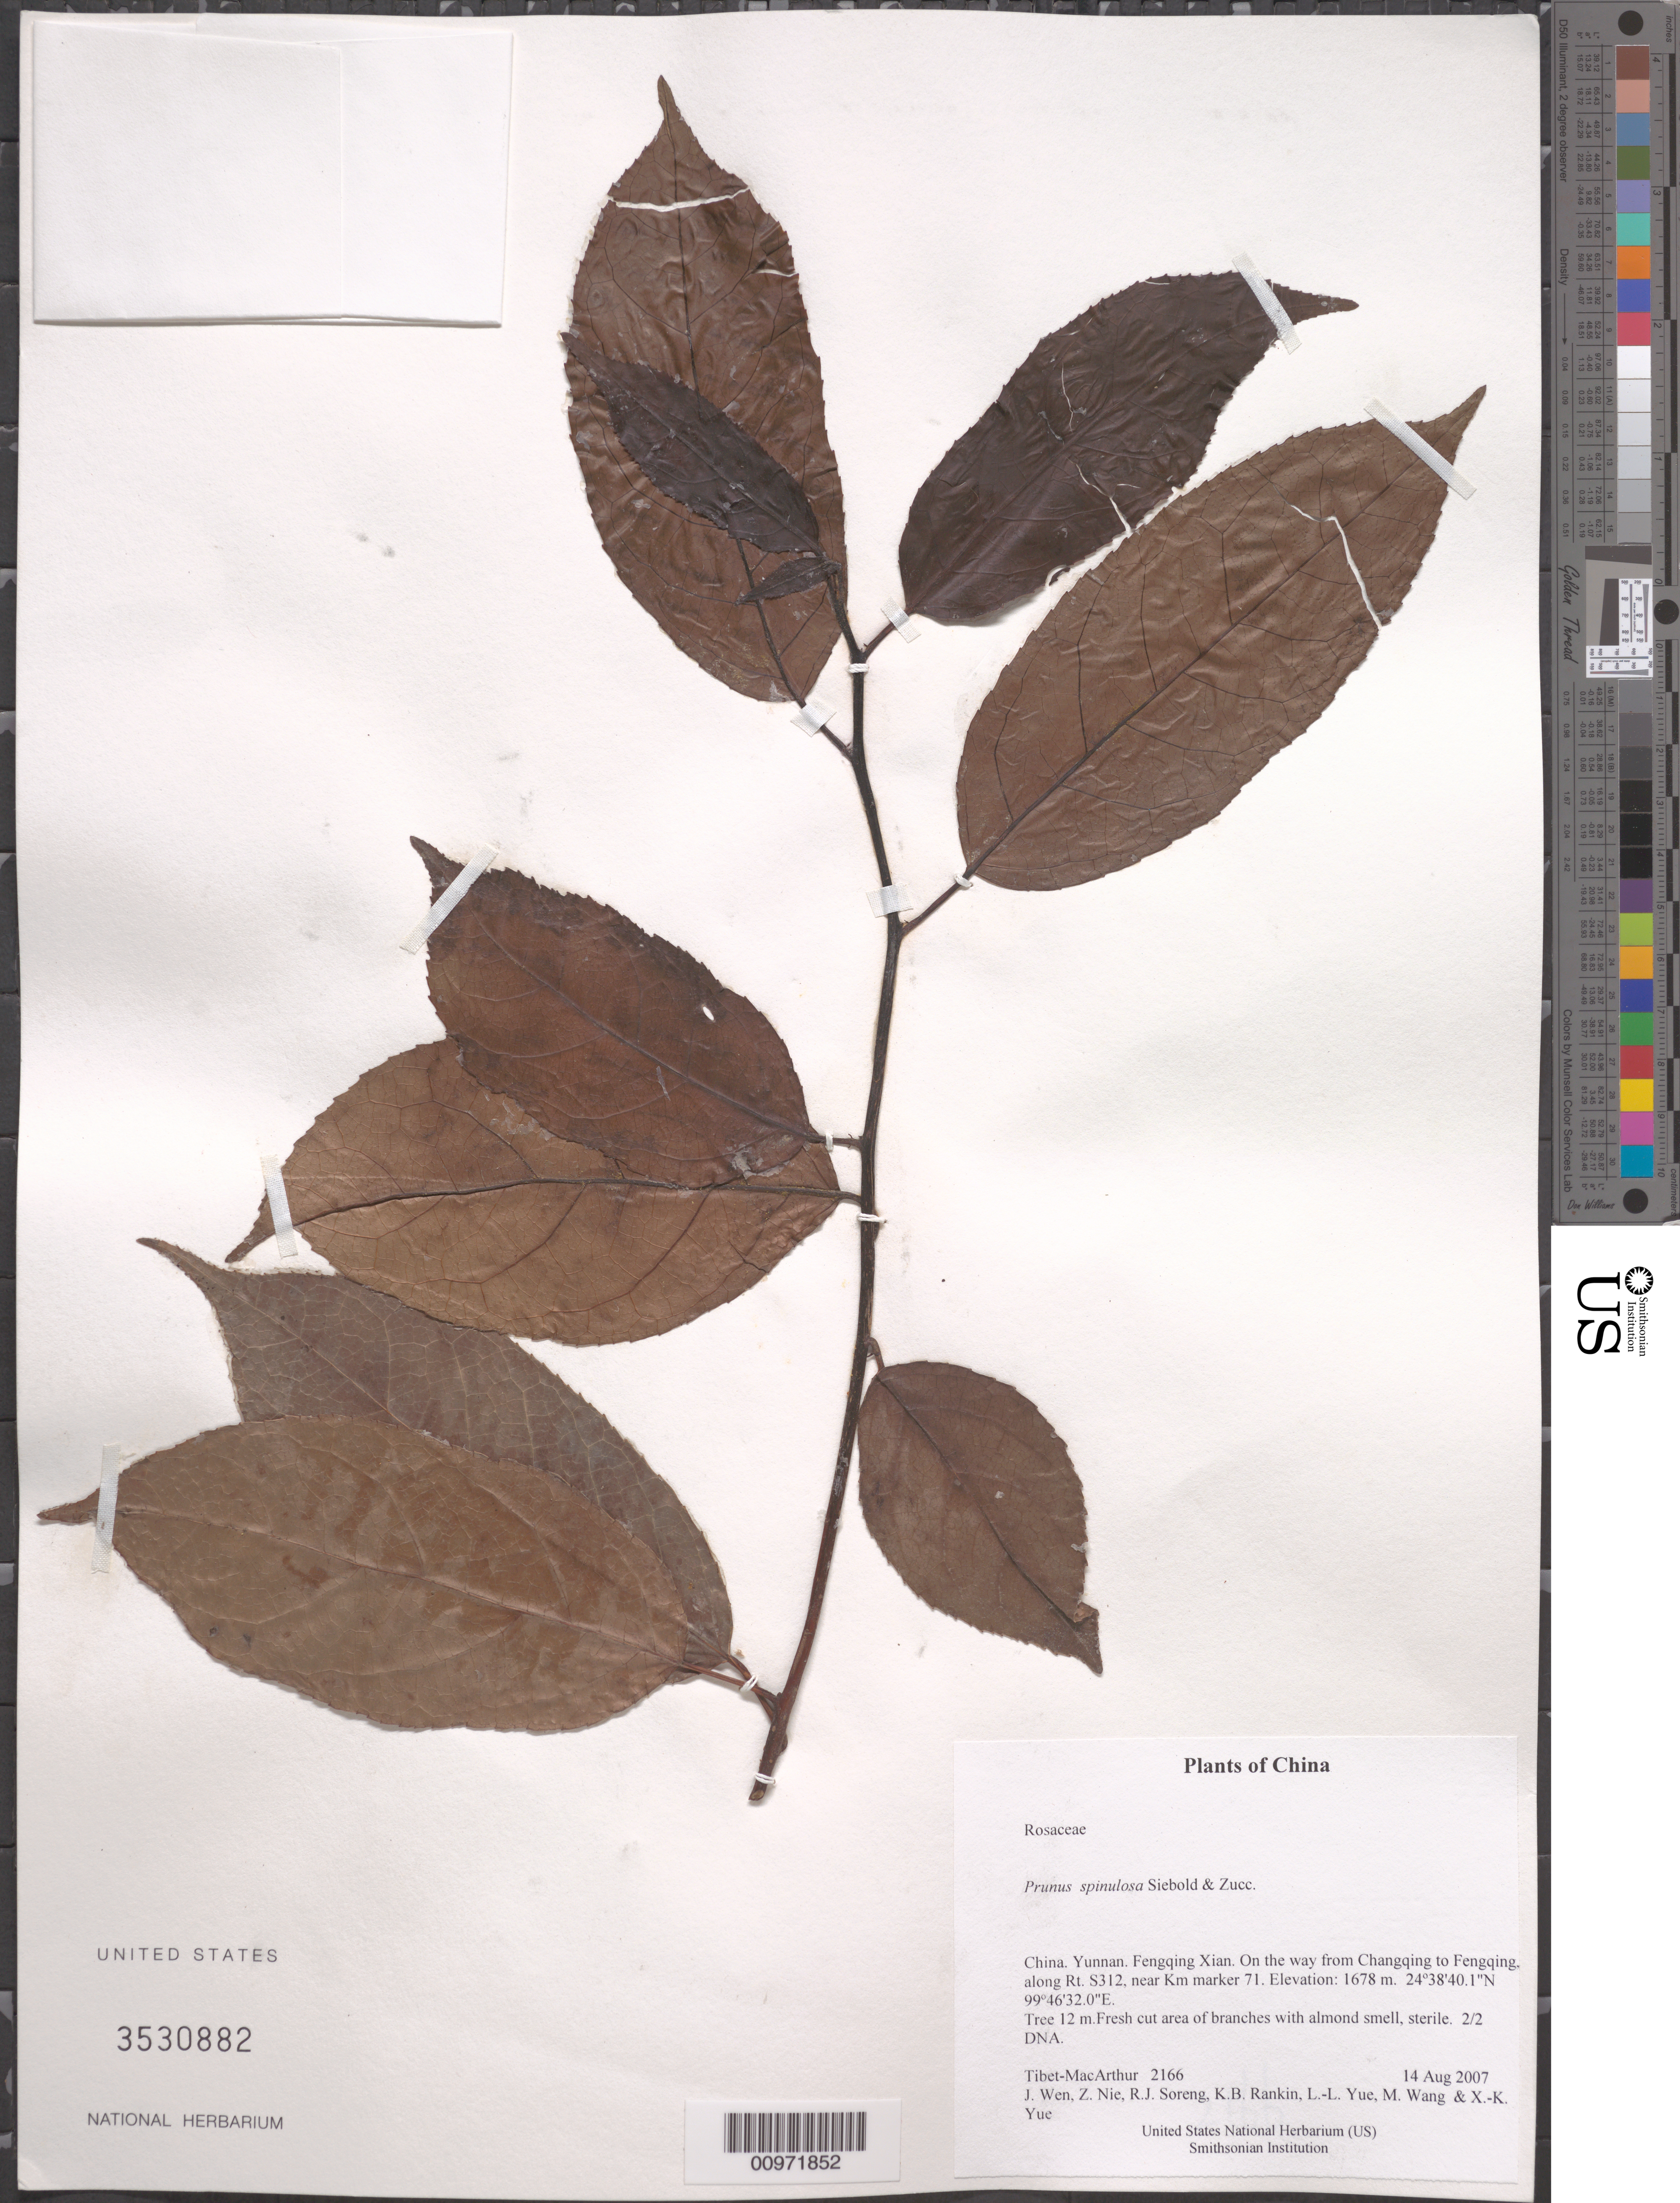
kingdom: Plantae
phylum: Tracheophyta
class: Magnoliopsida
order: Rosales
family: Rosaceae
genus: Prunus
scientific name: Prunus spinulosa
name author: Siebold & Zucc.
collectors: Tibet-MacArthur, J. Wen, Z. Nie, R. J. Soreng, K. Rankin, L. Yue, M. Wang & X. Yue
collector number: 2166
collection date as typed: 14 Aug 2007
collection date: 2007-08-14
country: China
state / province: Yunnan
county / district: Fengqing Xian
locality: On the way from Changqing to Fengqing, along Rt. S312, near Km marker 71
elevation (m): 1678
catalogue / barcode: US 3530882